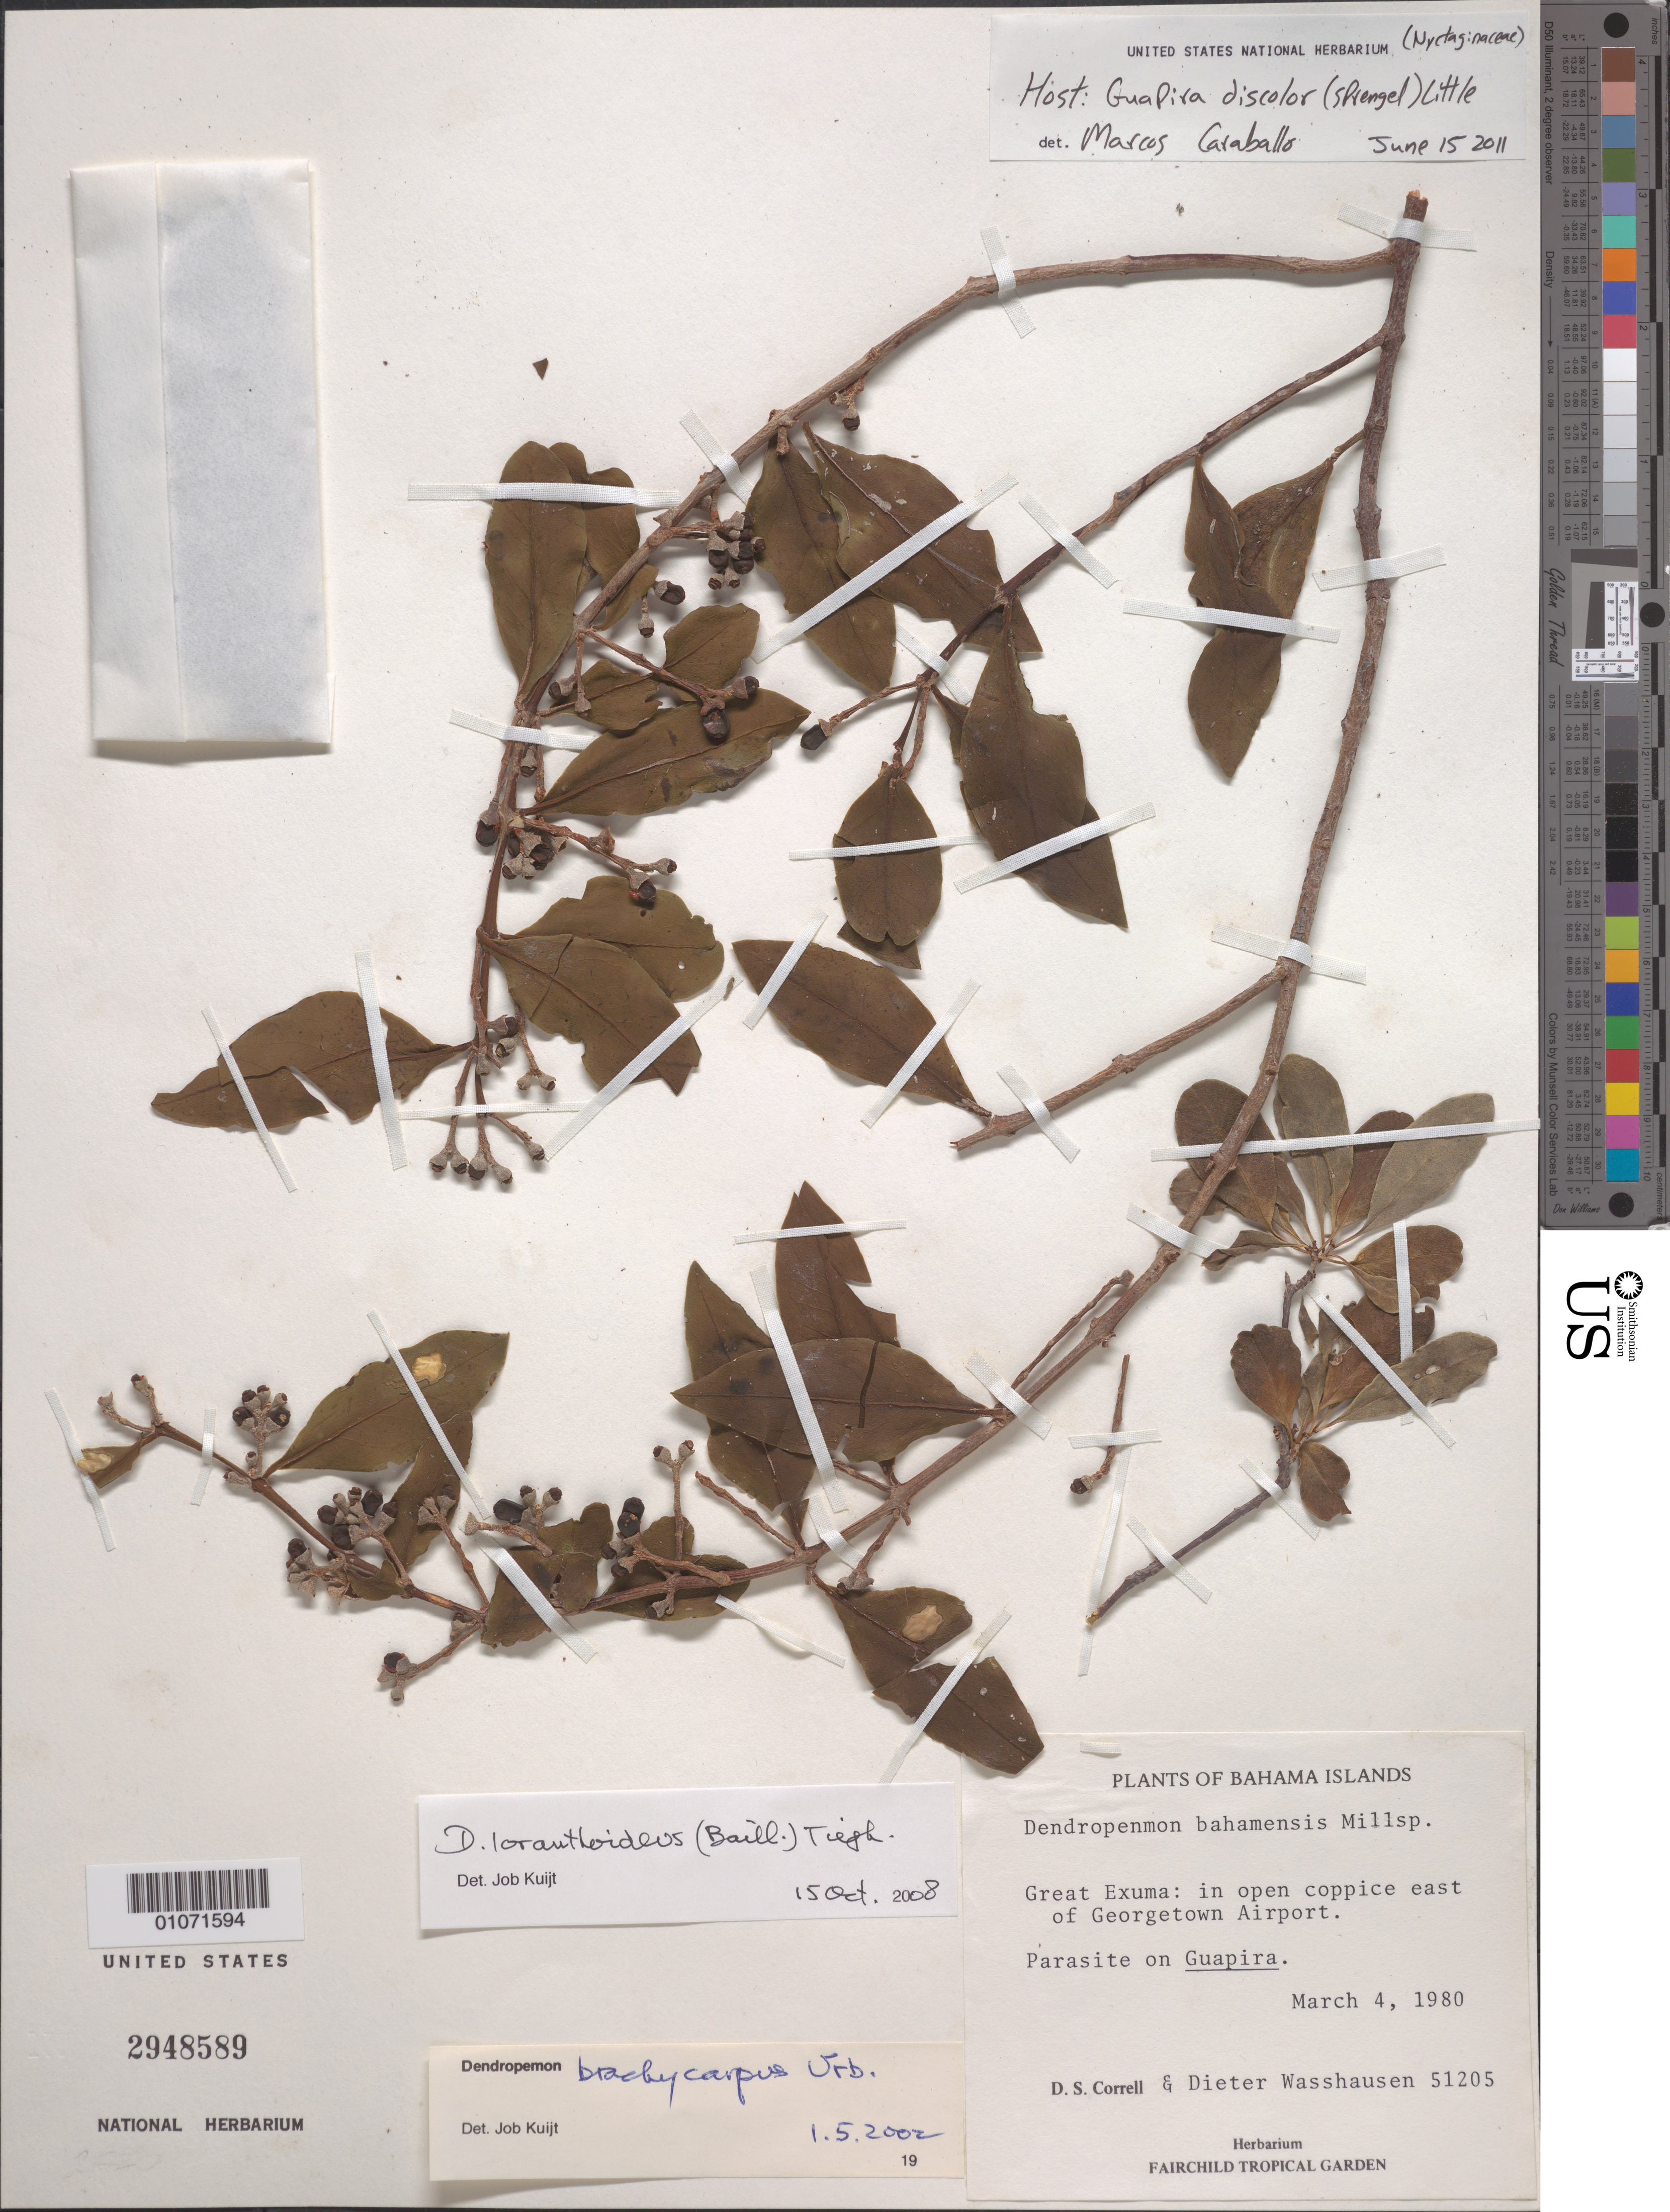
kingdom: Plantae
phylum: Tracheophyta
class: Magnoliopsida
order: Santalales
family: Loranthaceae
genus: Dendropemon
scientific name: Dendropemon loranthoideus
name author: (Baill.) Tiegh.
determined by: Kuijt, Job, (CANADA)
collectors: D. S. Correll & D. C. Wasshausen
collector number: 51205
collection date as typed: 04 Mar 1980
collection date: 1980-03-04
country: Bahamas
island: Great Exuma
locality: In open coppice east of Georgetown airport.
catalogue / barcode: US 2948589